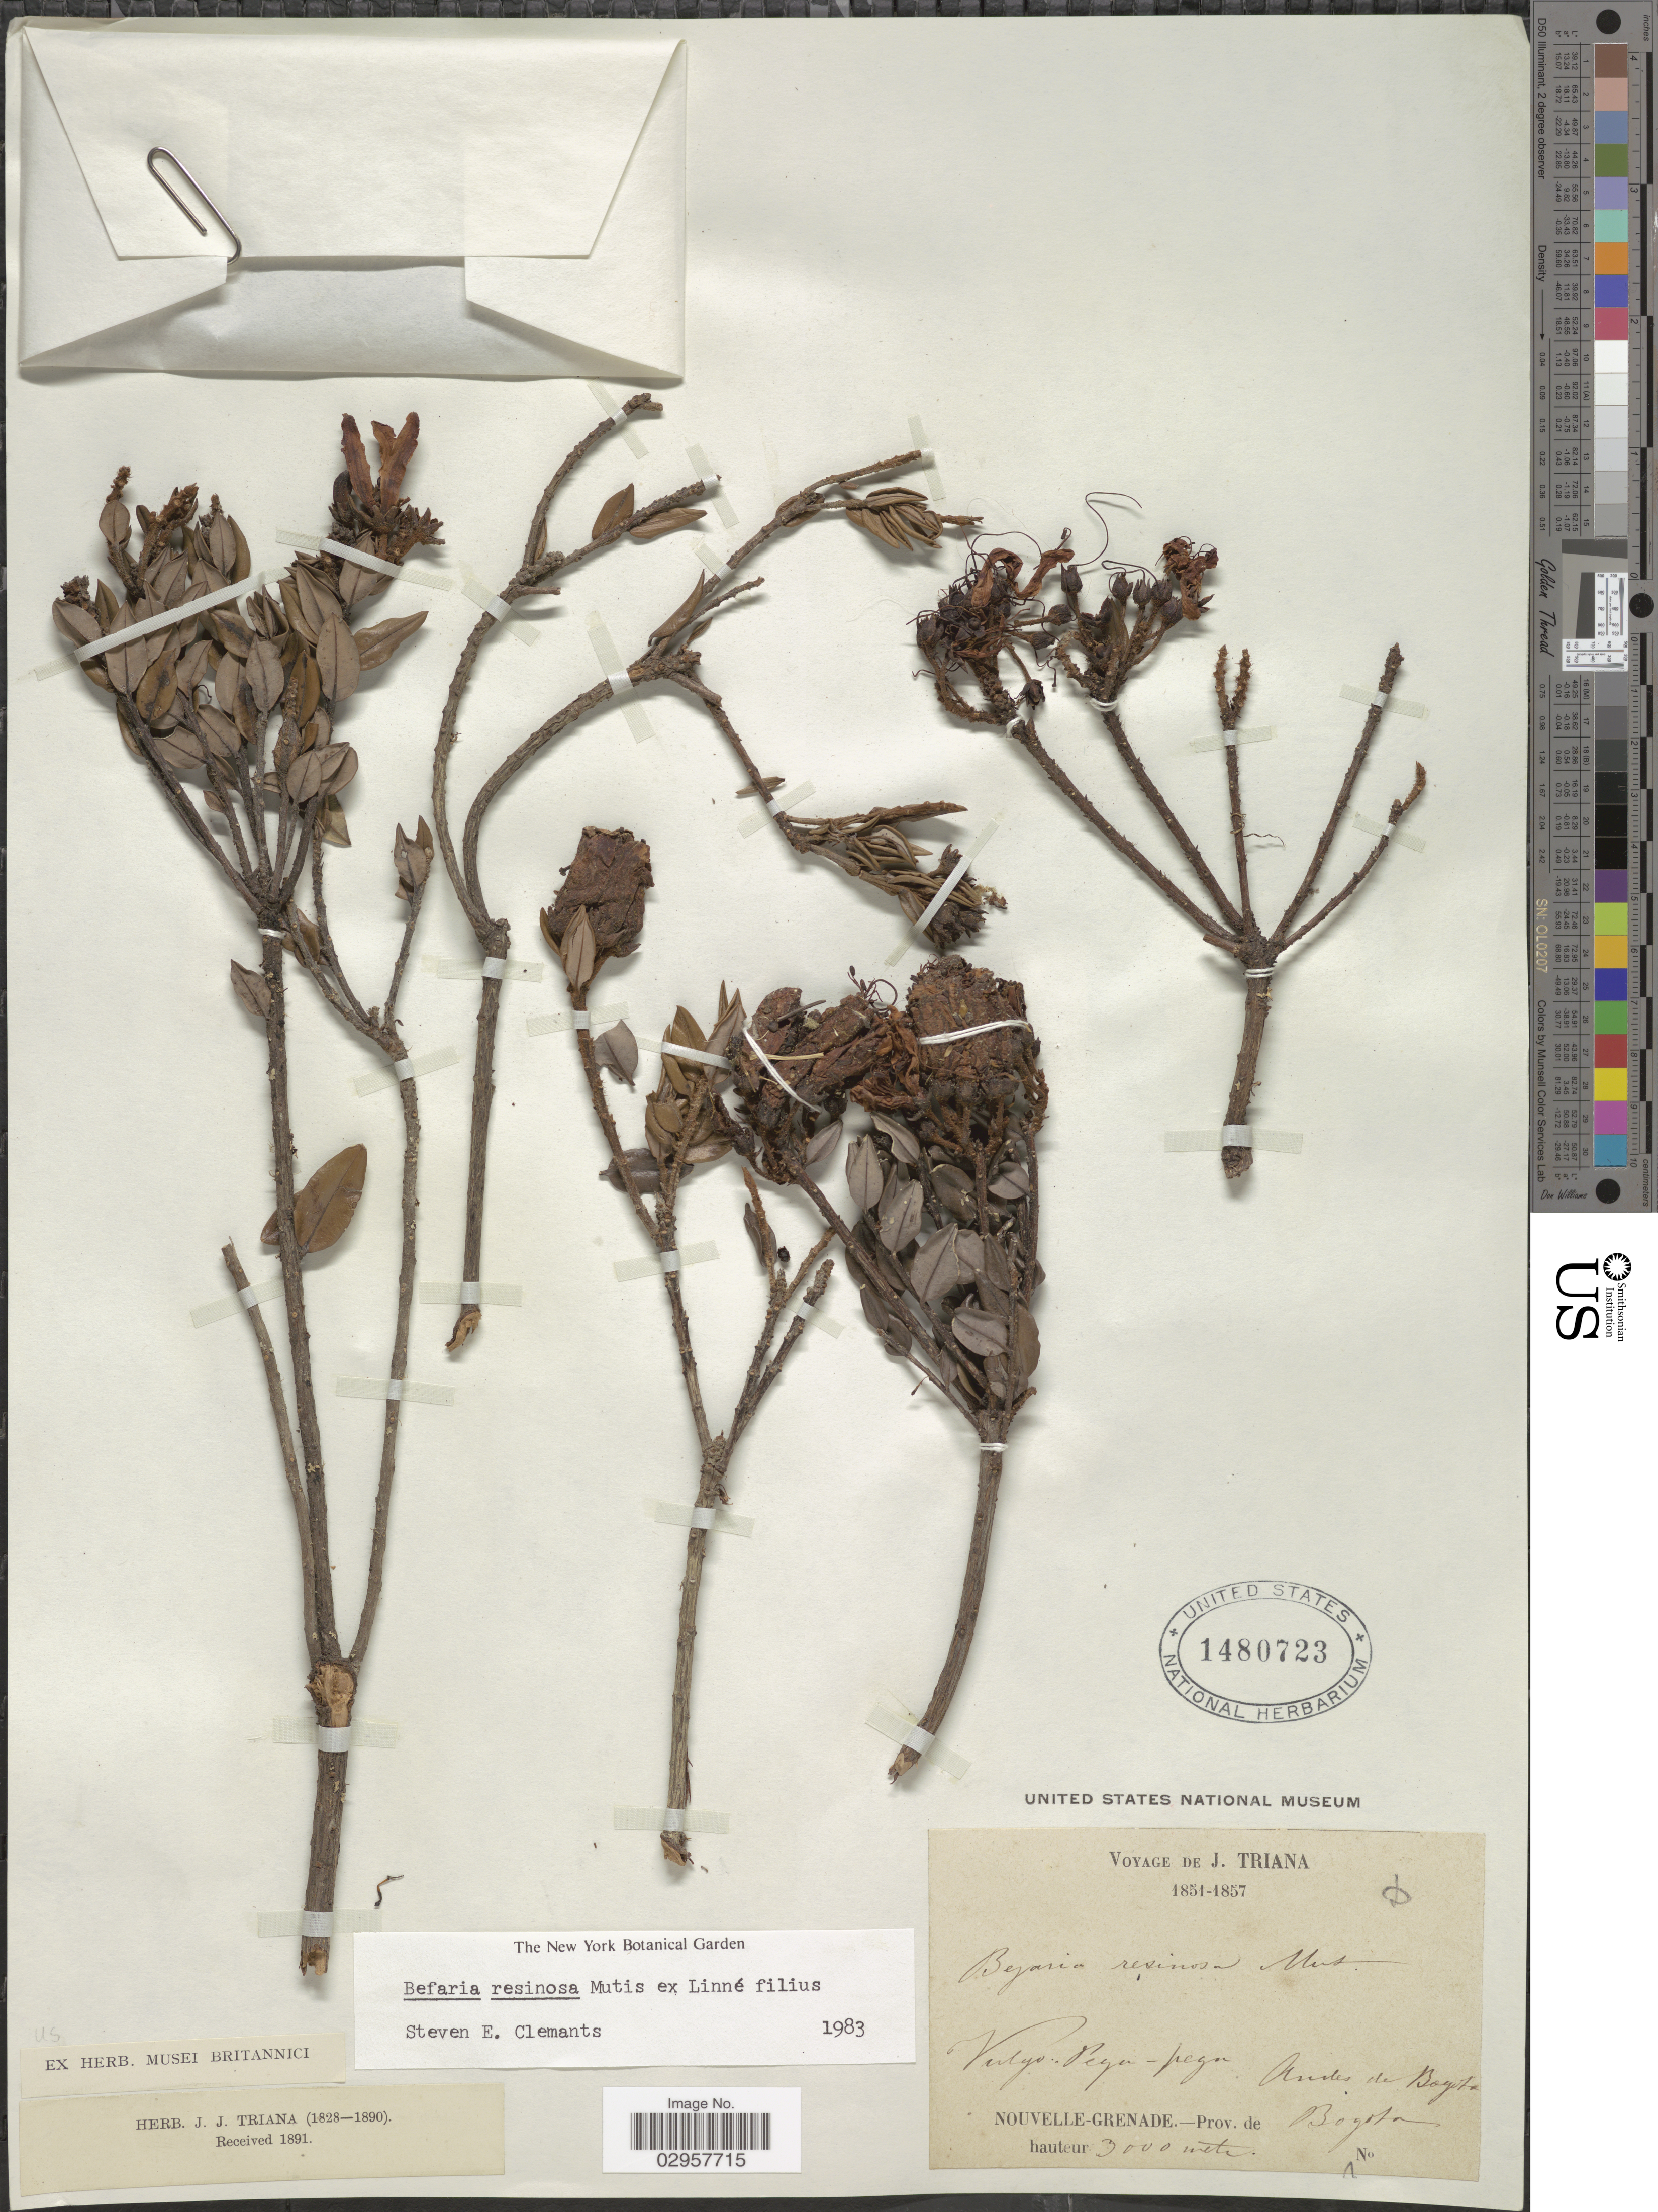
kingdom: Plantae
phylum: Tracheophyta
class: Magnoliopsida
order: Ericales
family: Ericaceae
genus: Befaria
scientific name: Befaria resinosa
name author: Mutis ex L. f.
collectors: J. Triana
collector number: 1?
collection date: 1851/1857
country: Colombia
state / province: Bogota D.C.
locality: Andes de Bogota. Nouvelle-Grenade.-Prov. de Bogota.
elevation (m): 3000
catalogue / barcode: US 1480723